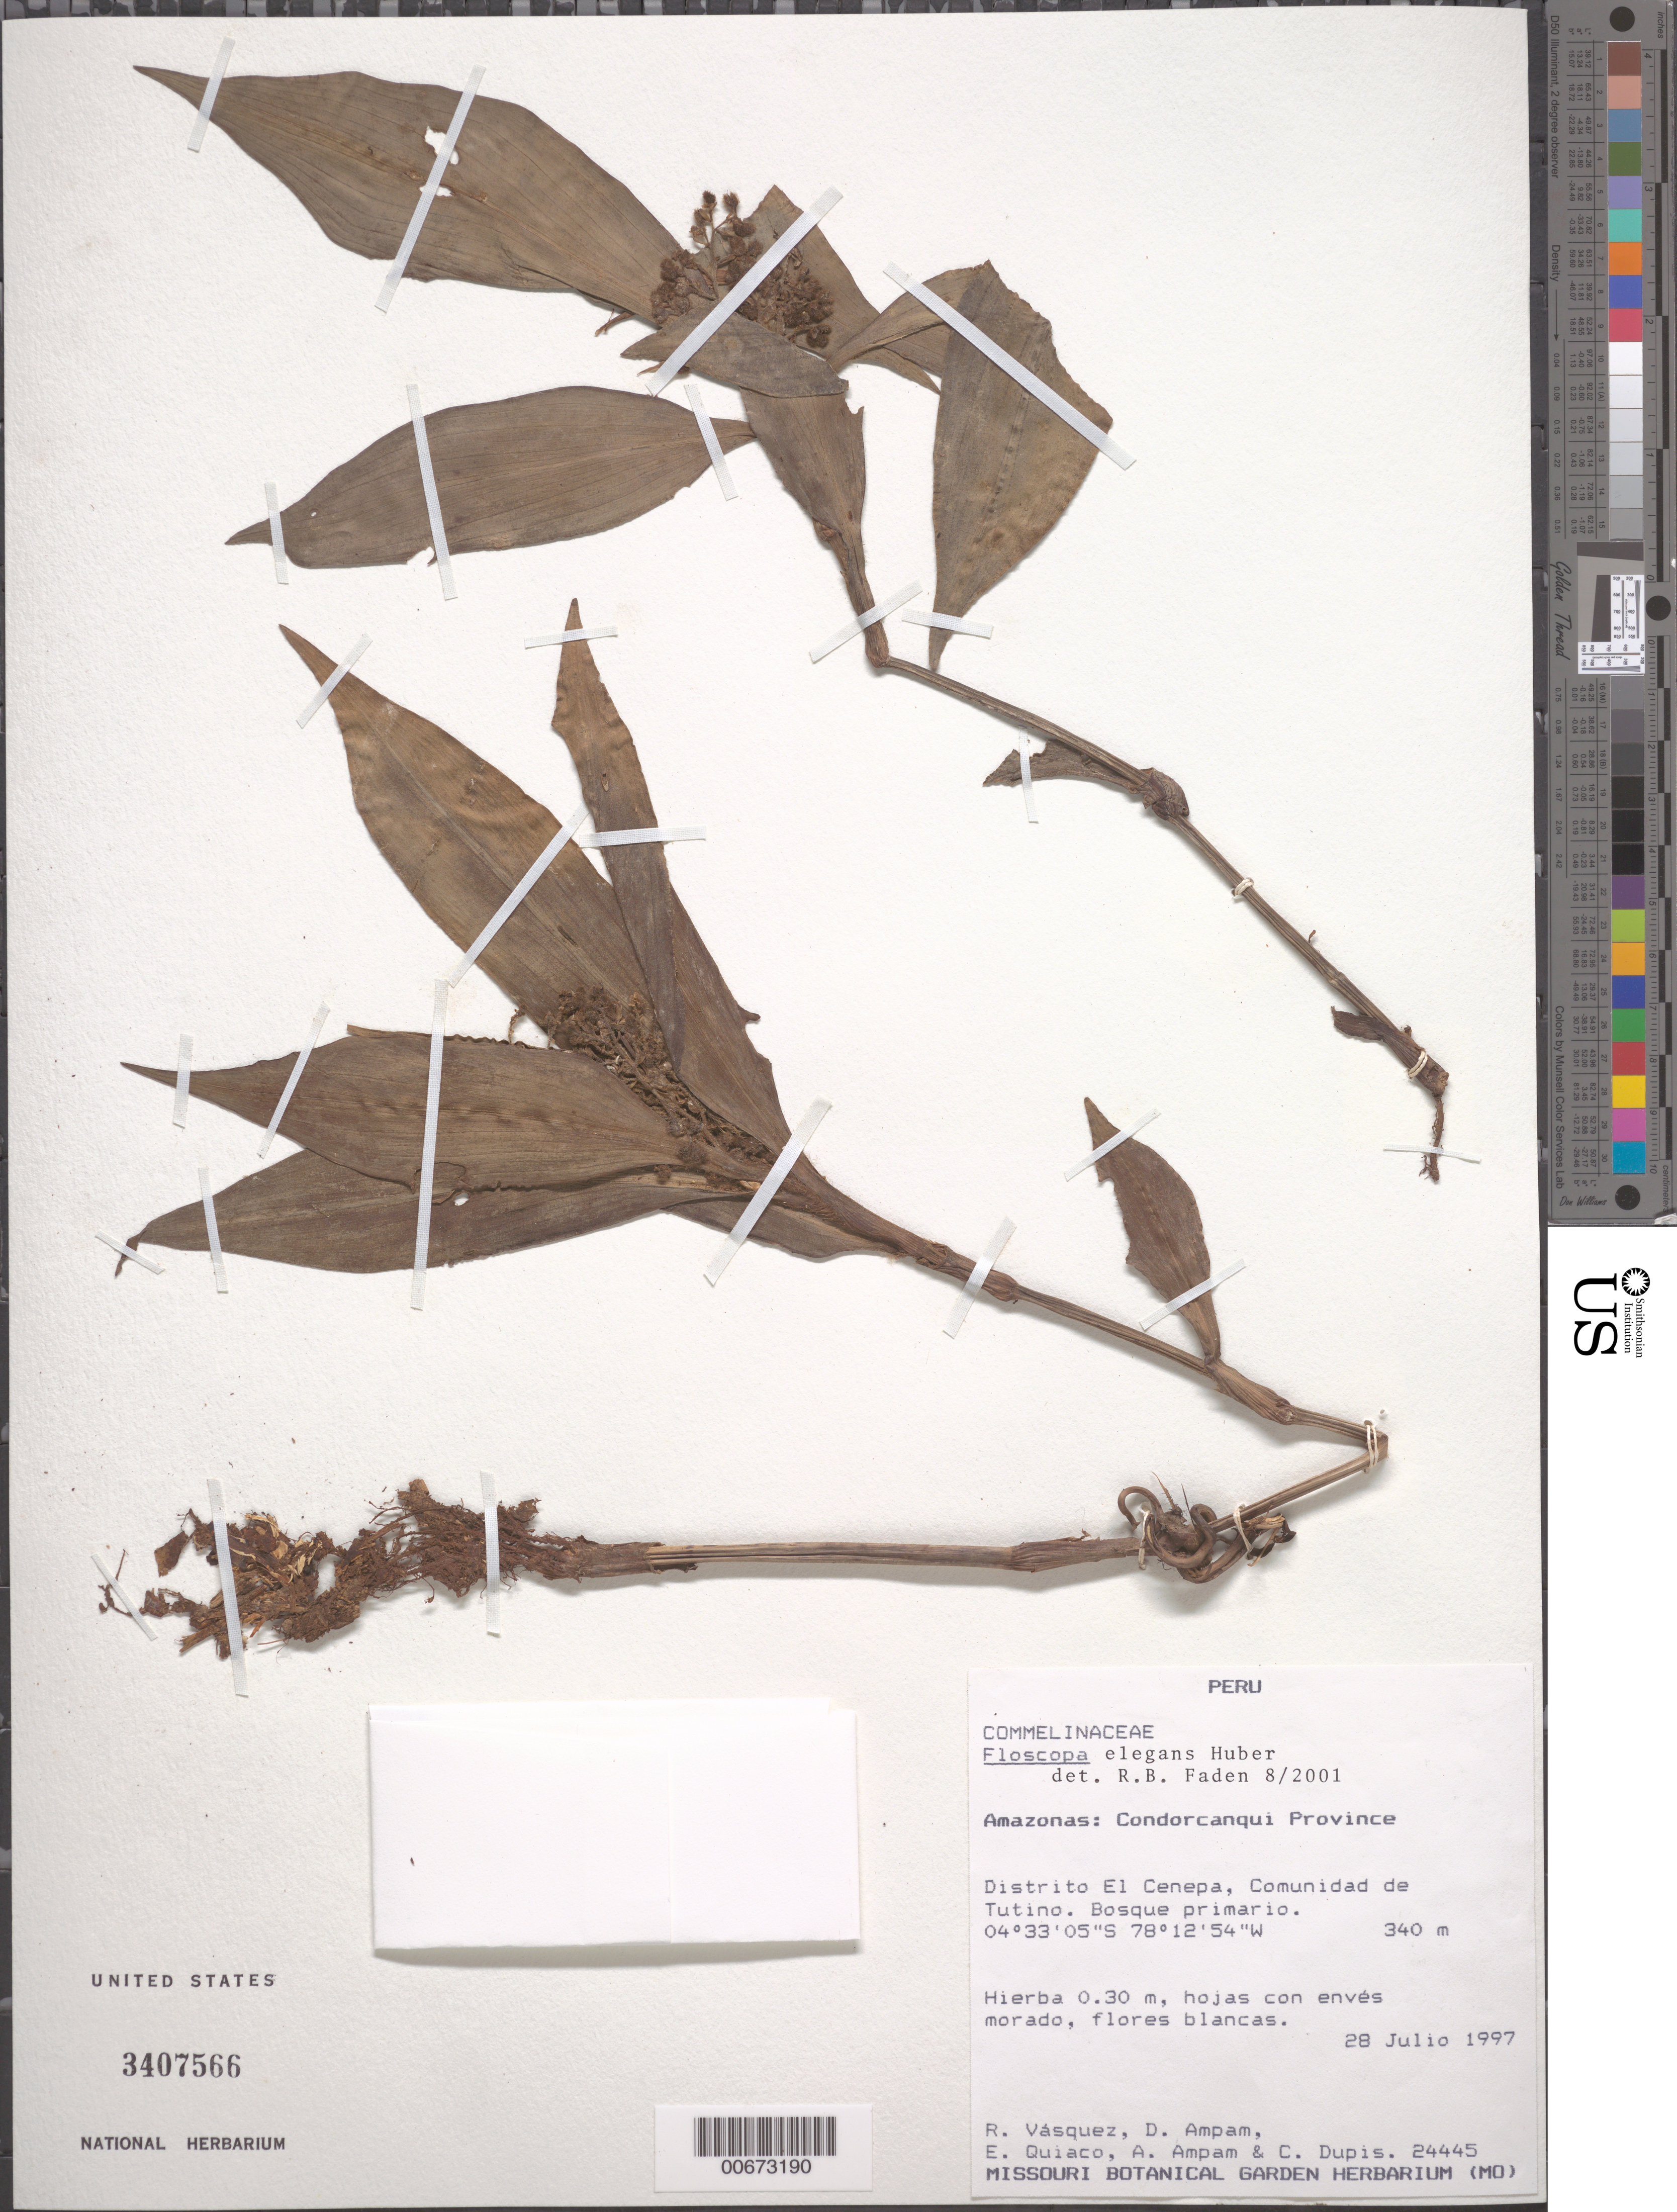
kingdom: Plantae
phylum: Tracheophyta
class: Liliopsida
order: Commelinales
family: Commelinaceae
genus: Floscopa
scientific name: Floscopa elegans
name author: Huber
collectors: R. Vasquez, D. Ampam, E. Quiaco, A. Ampam & C. Dupis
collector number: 24445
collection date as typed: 28 Jul 1997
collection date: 1997-07-28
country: Peru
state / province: Amazonas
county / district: Condorcanqui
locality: El Cenepa, Tutino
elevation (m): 340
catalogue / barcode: US 3407566